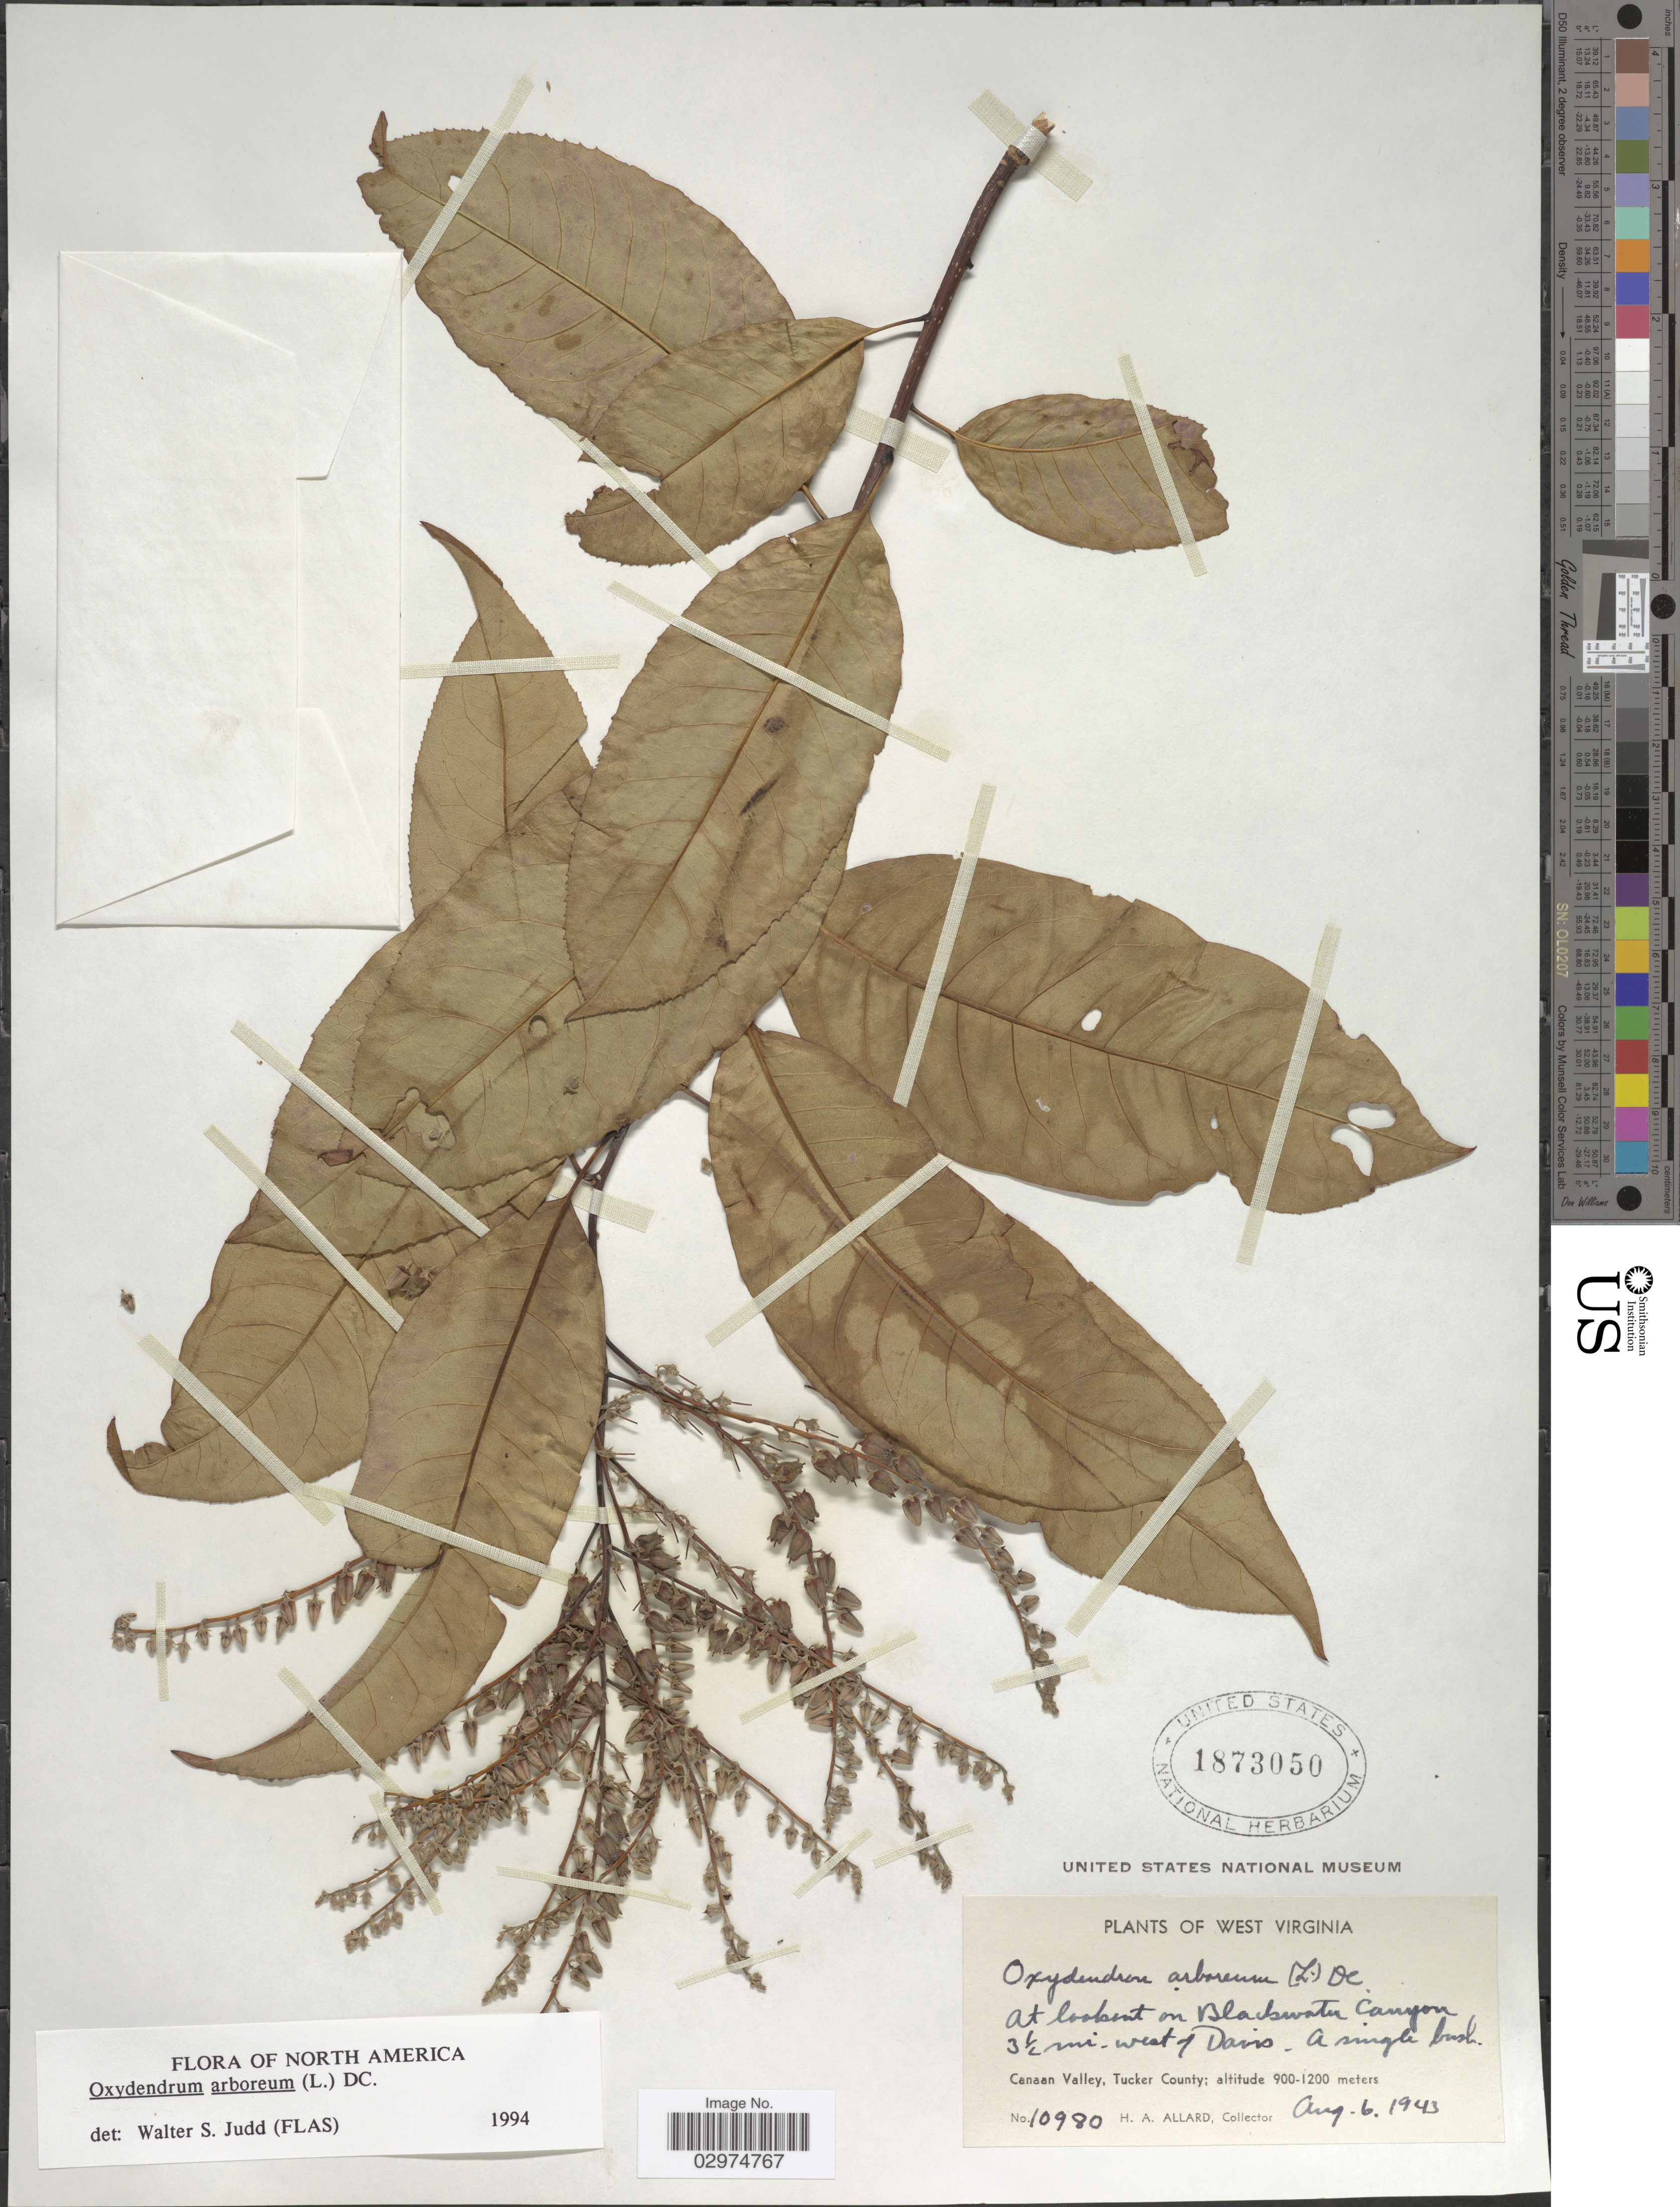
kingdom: Plantae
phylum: Tracheophyta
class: Magnoliopsida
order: Ericales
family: Ericaceae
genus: Oxydendrum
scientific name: Oxydendrum arboreum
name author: (L.) DC.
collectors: H. A. Allard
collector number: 10980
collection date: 1943-08-06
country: United States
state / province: West Virginia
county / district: Tucker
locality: At lookout on Blackwater canyon 3 1/2 mi. west of Davis, Canaan Valley, Tucker County.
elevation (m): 900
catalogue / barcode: US 1873050